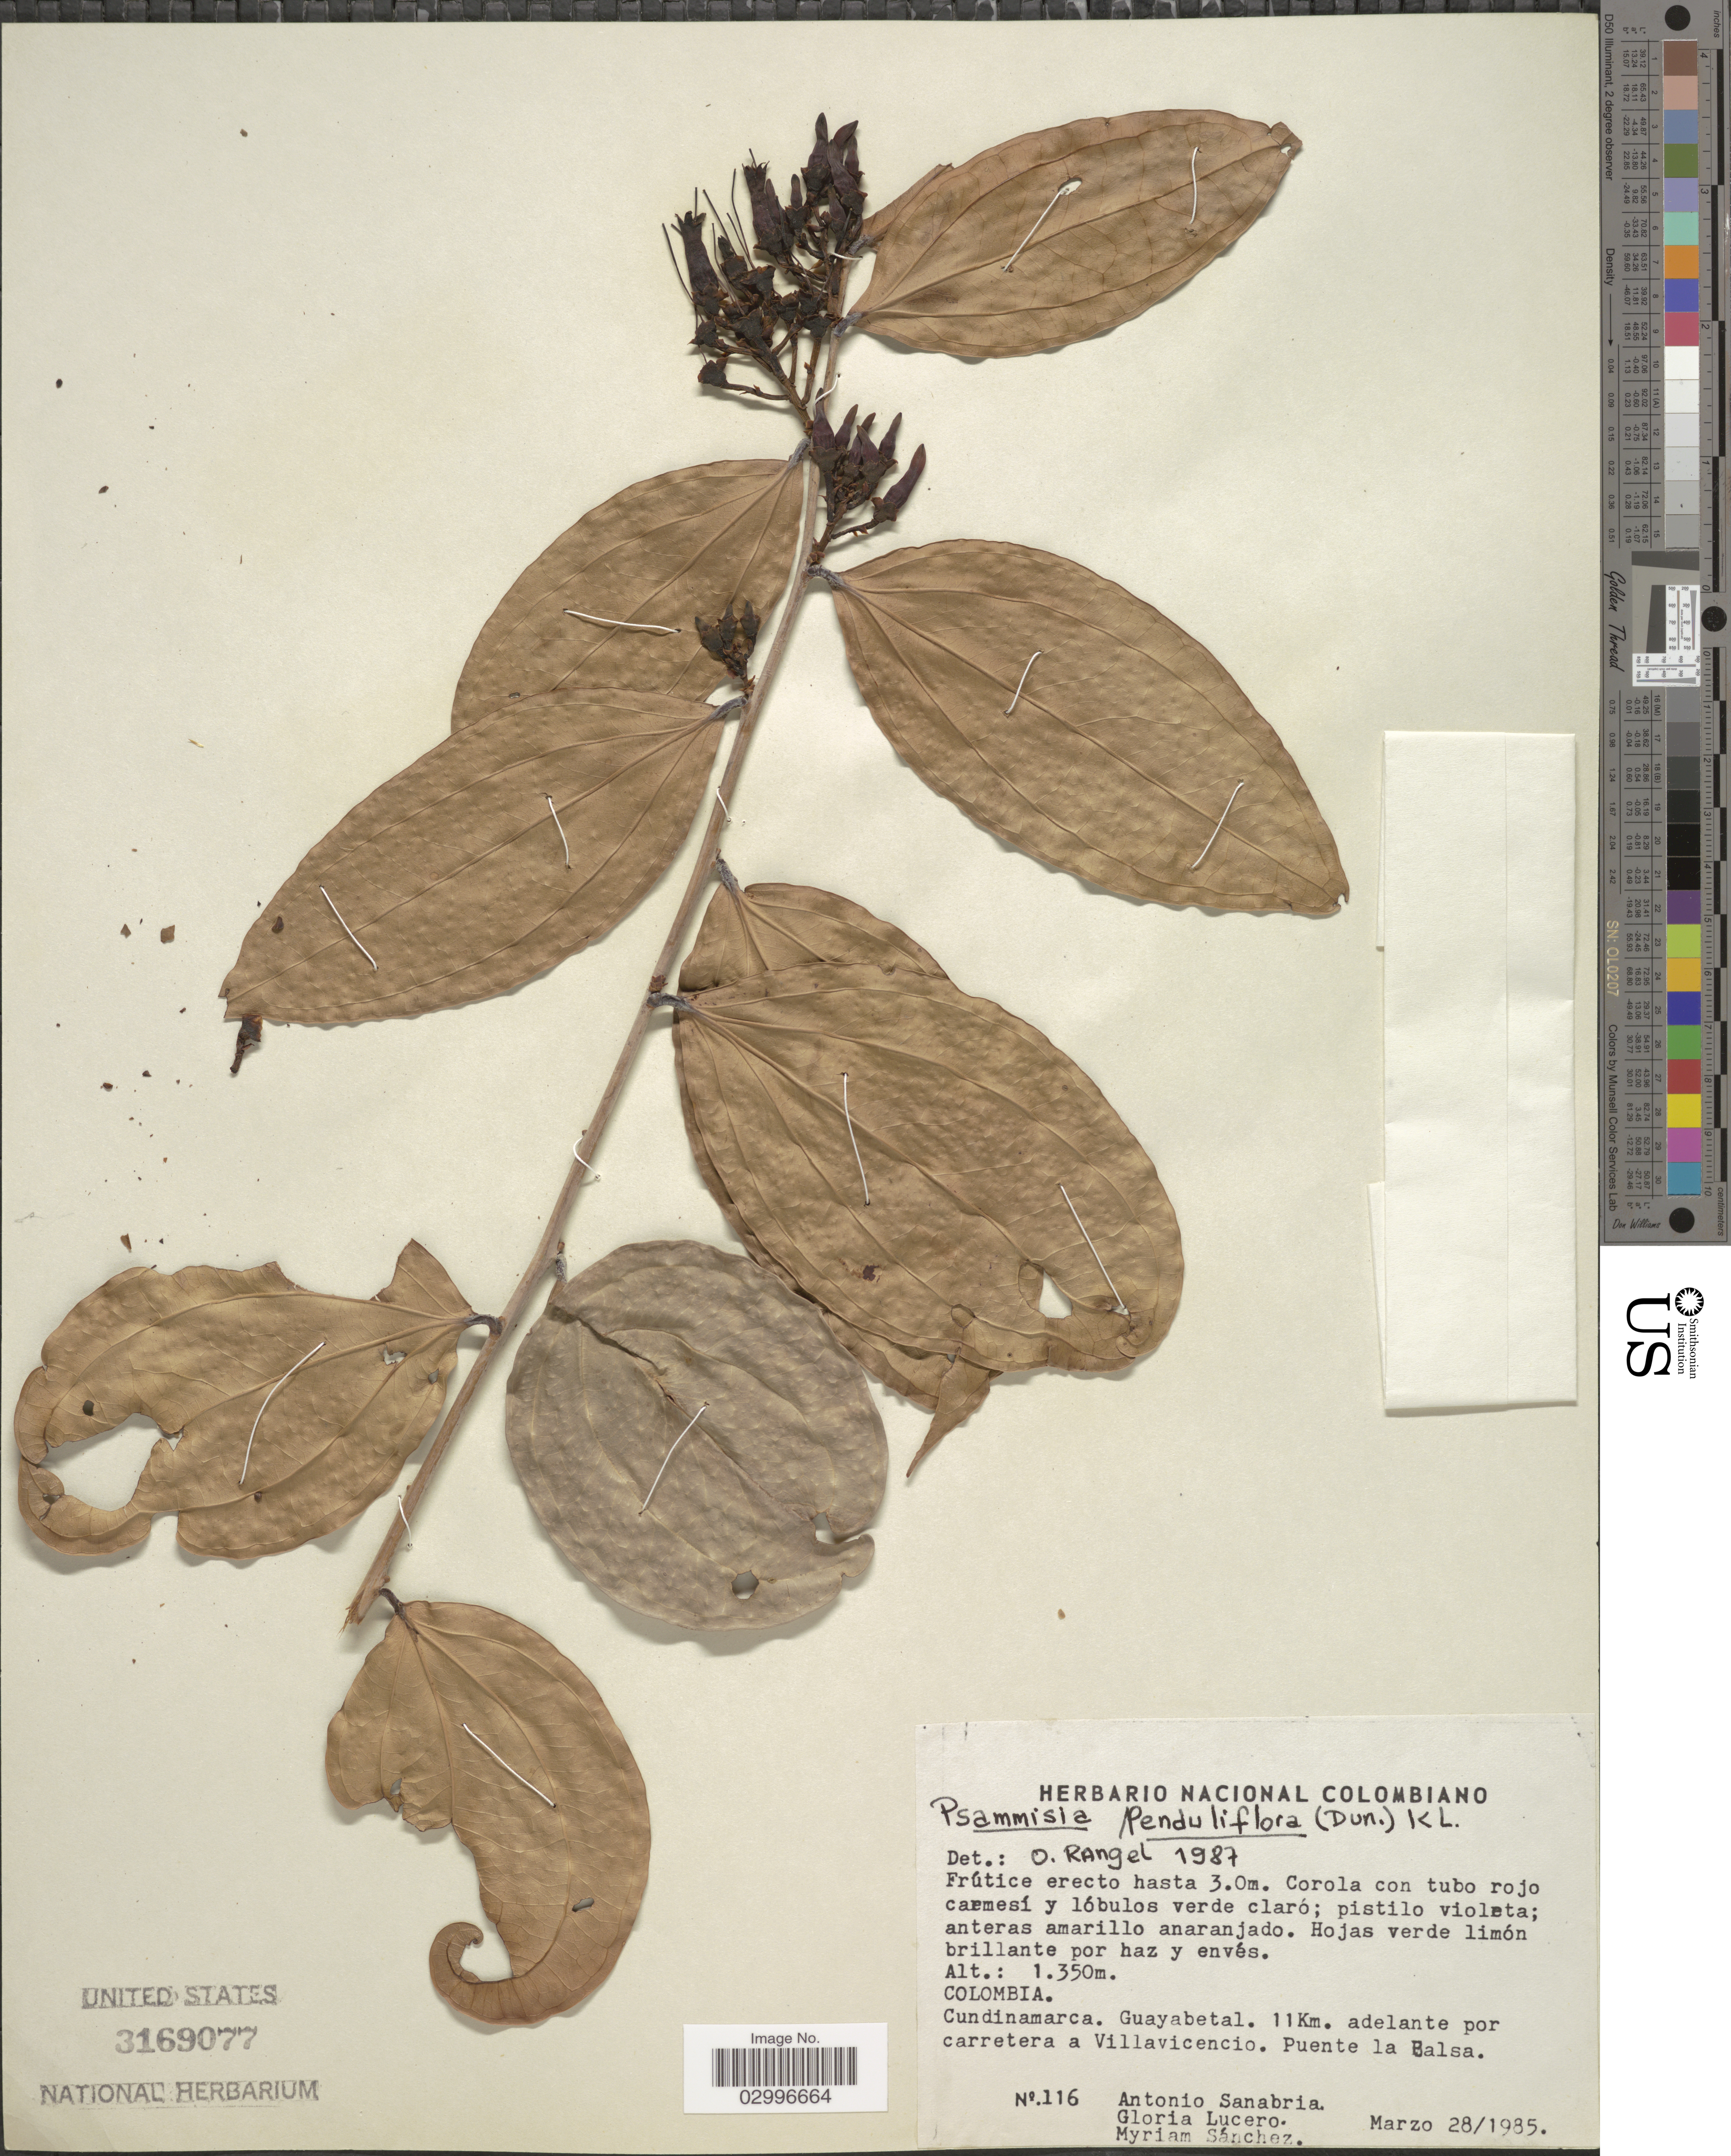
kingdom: Plantae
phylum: Tracheophyta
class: Magnoliopsida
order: Ericales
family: Ericaceae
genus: Psammisia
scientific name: Psammisia penduliflora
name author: (Dunal) Klotzsch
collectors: A. Sanabria, G. Lucero & M. Sánchez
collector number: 116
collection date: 1985-03-28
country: Colombia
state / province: Cundinamarca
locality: Guayabetal. 11Km. adelante por carretera a Villavicencio. Puente la Balsa.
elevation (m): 1350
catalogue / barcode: US 3169077